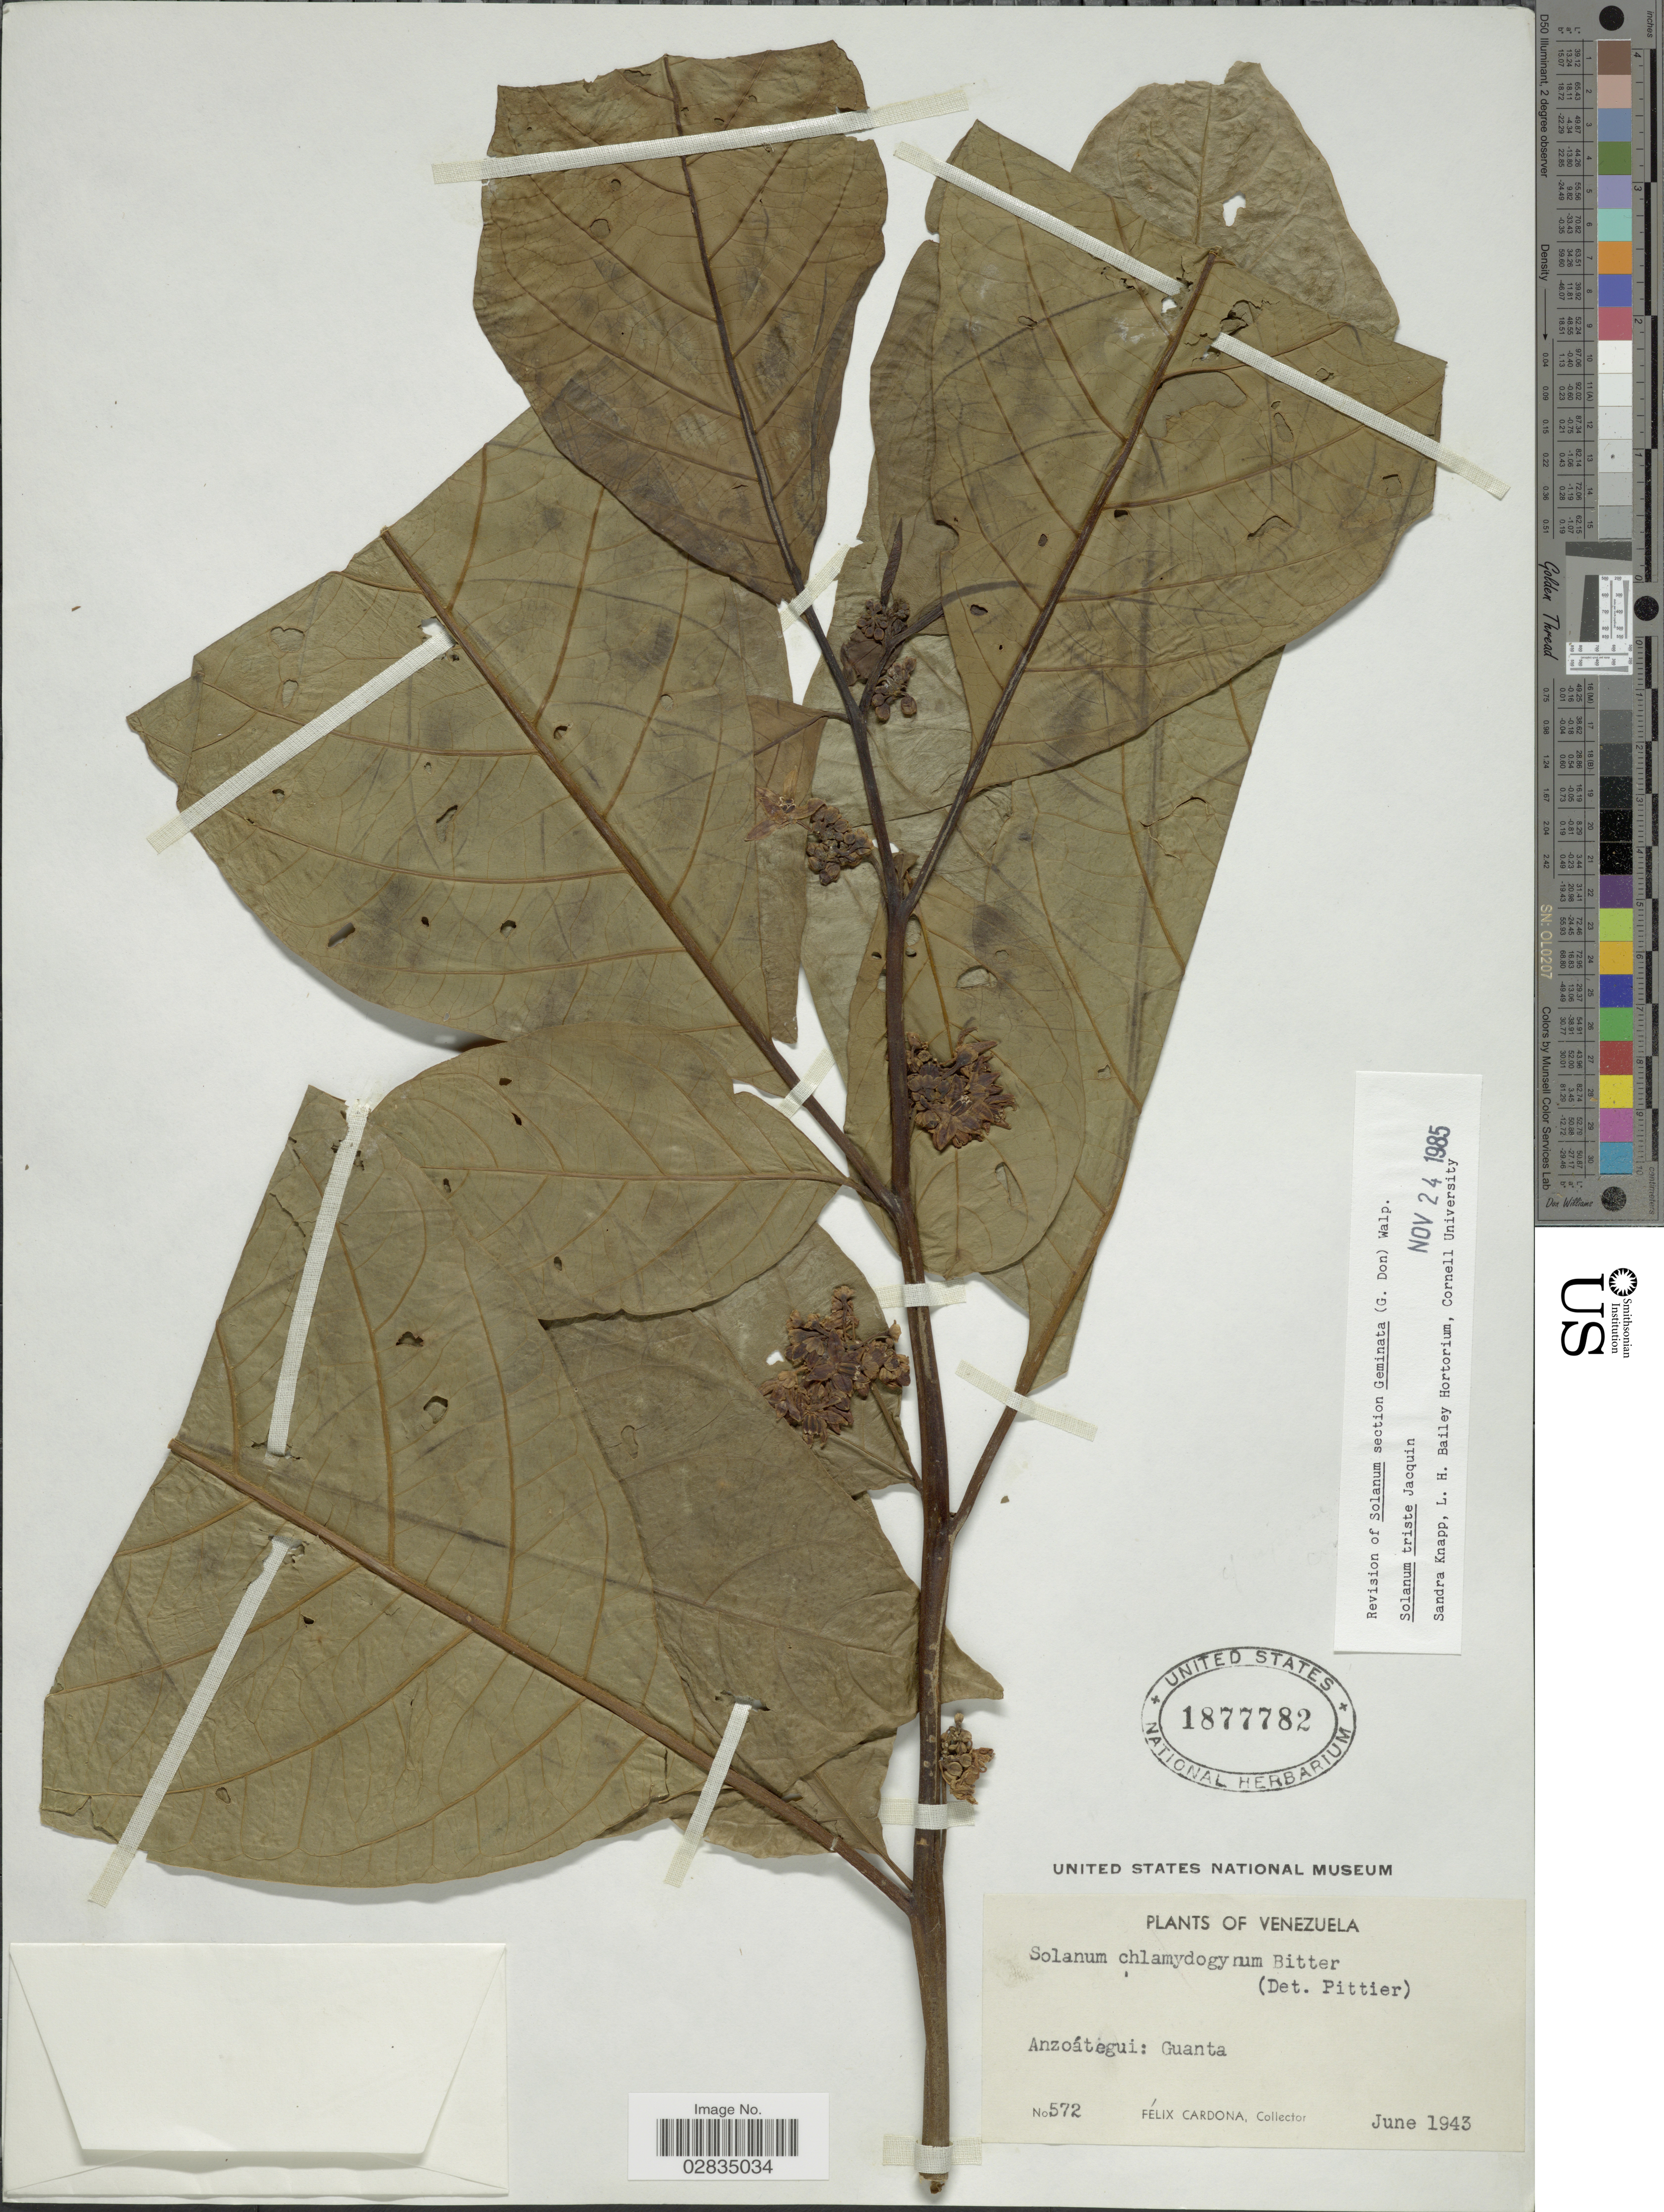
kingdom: Plantae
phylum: Tracheophyta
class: Magnoliopsida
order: Solanales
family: Solanaceae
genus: Solanum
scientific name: Solanum triste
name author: Jacq.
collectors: F. Cardona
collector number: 572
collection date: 1943-06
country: Venezuela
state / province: Anzoategui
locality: Guanta.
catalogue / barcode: US 1877782